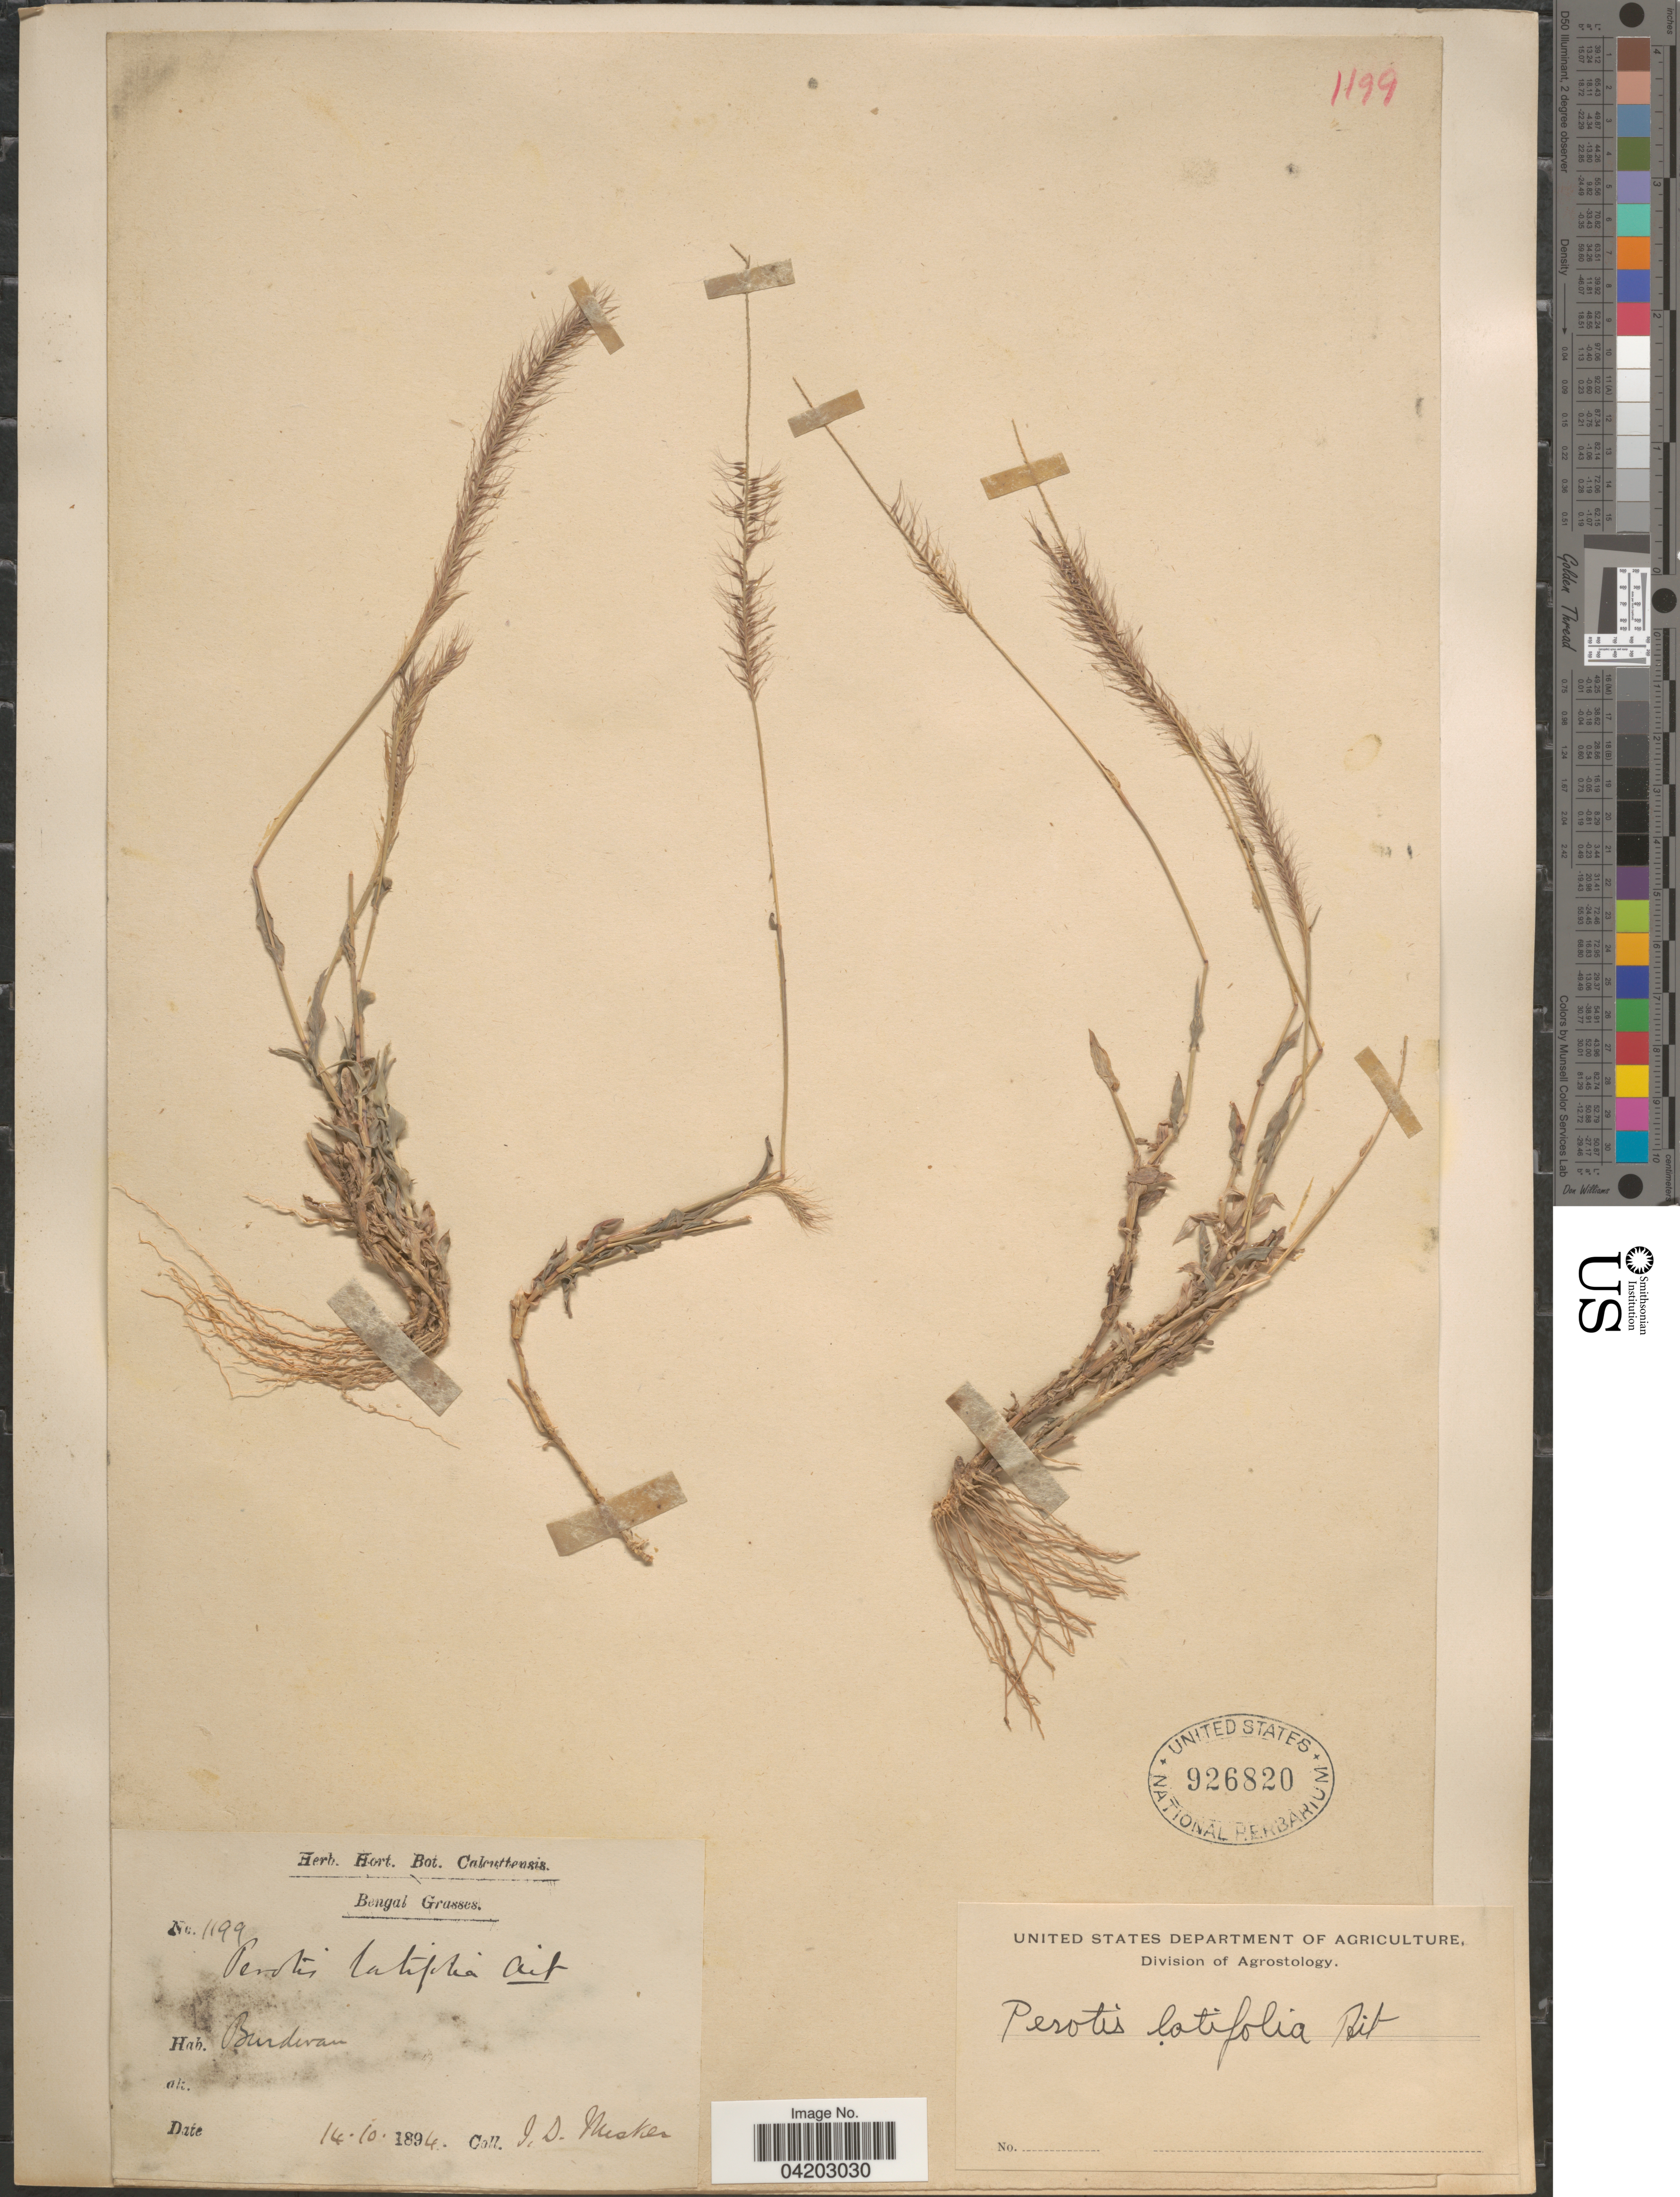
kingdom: Plantae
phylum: Tracheophyta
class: Liliopsida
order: Poales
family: Poaceae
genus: Perotis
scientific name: Perotis indica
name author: (L.) Kuntze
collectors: J. D. Nusker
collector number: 1199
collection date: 1894-10-14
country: India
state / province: West Bengal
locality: Bengal Grasses. Burdwan.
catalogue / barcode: US 926820